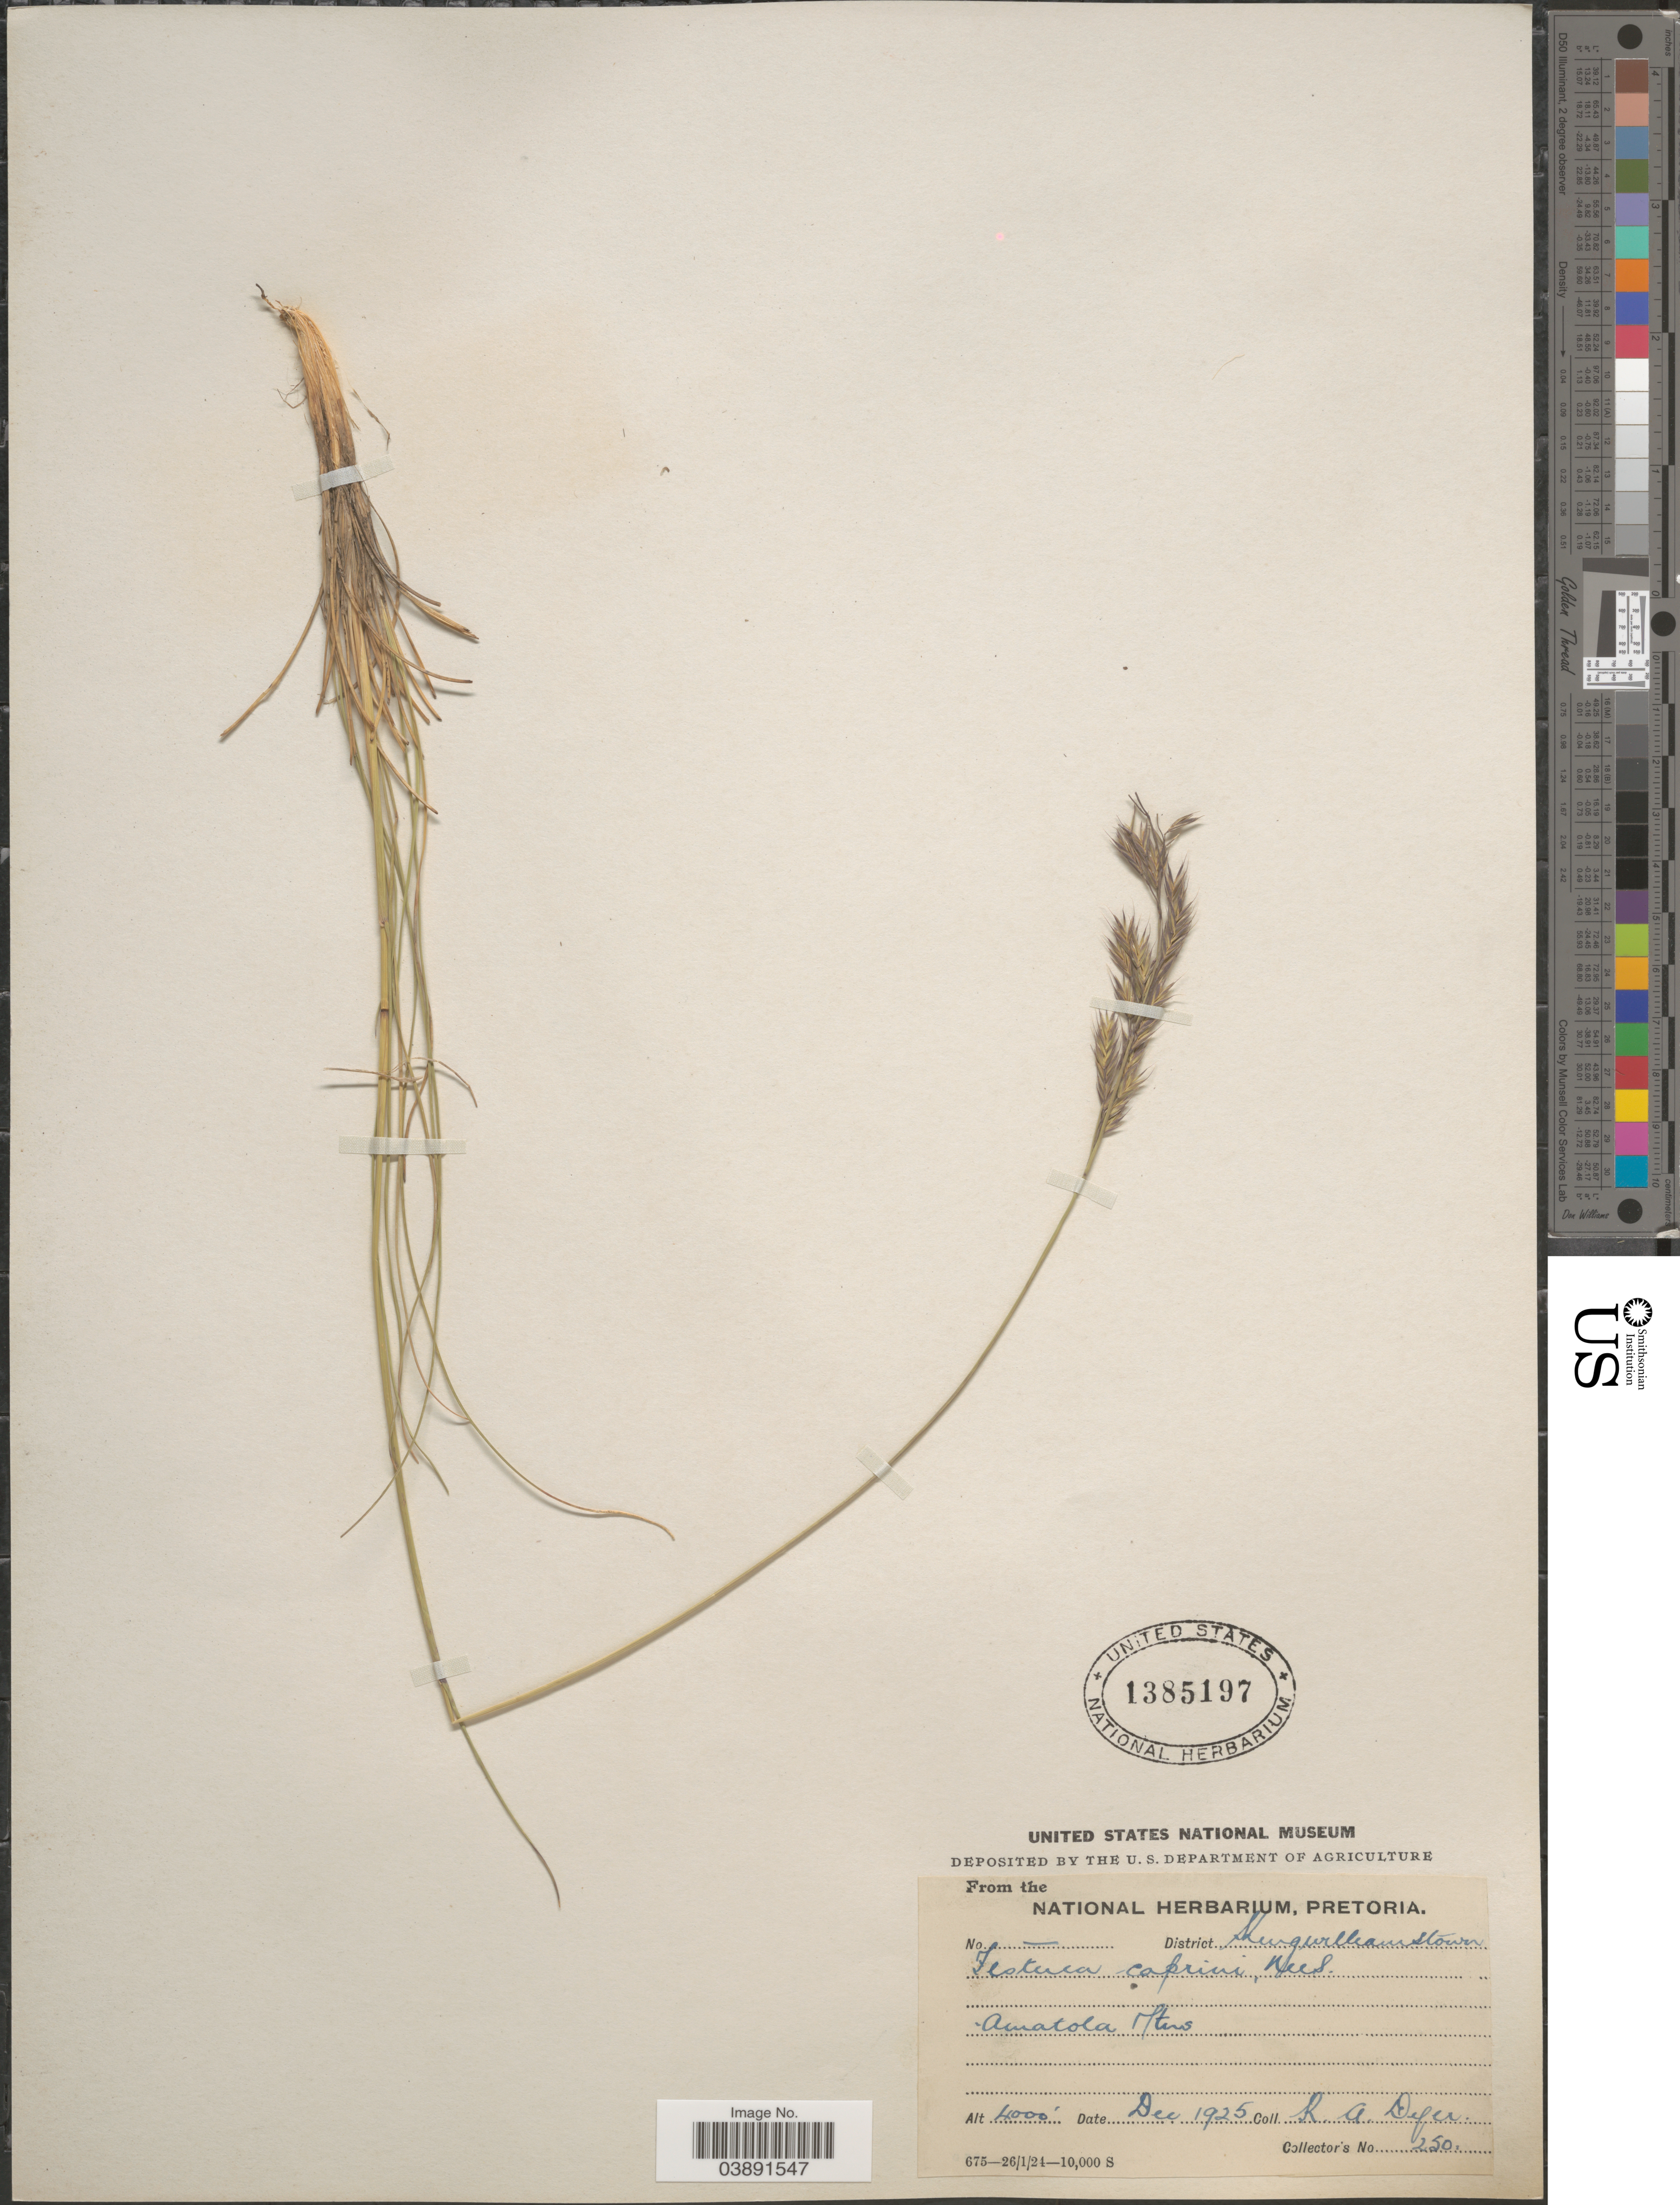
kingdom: Plantae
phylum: Tracheophyta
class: Liliopsida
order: Poales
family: Poaceae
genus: Festuca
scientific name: Festuca caprina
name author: Nees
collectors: R. A. Dyer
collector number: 250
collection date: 1925-12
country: South Africa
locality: District. Kingwilliamstown. Amatola Mts.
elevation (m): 1219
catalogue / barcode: US 1385197